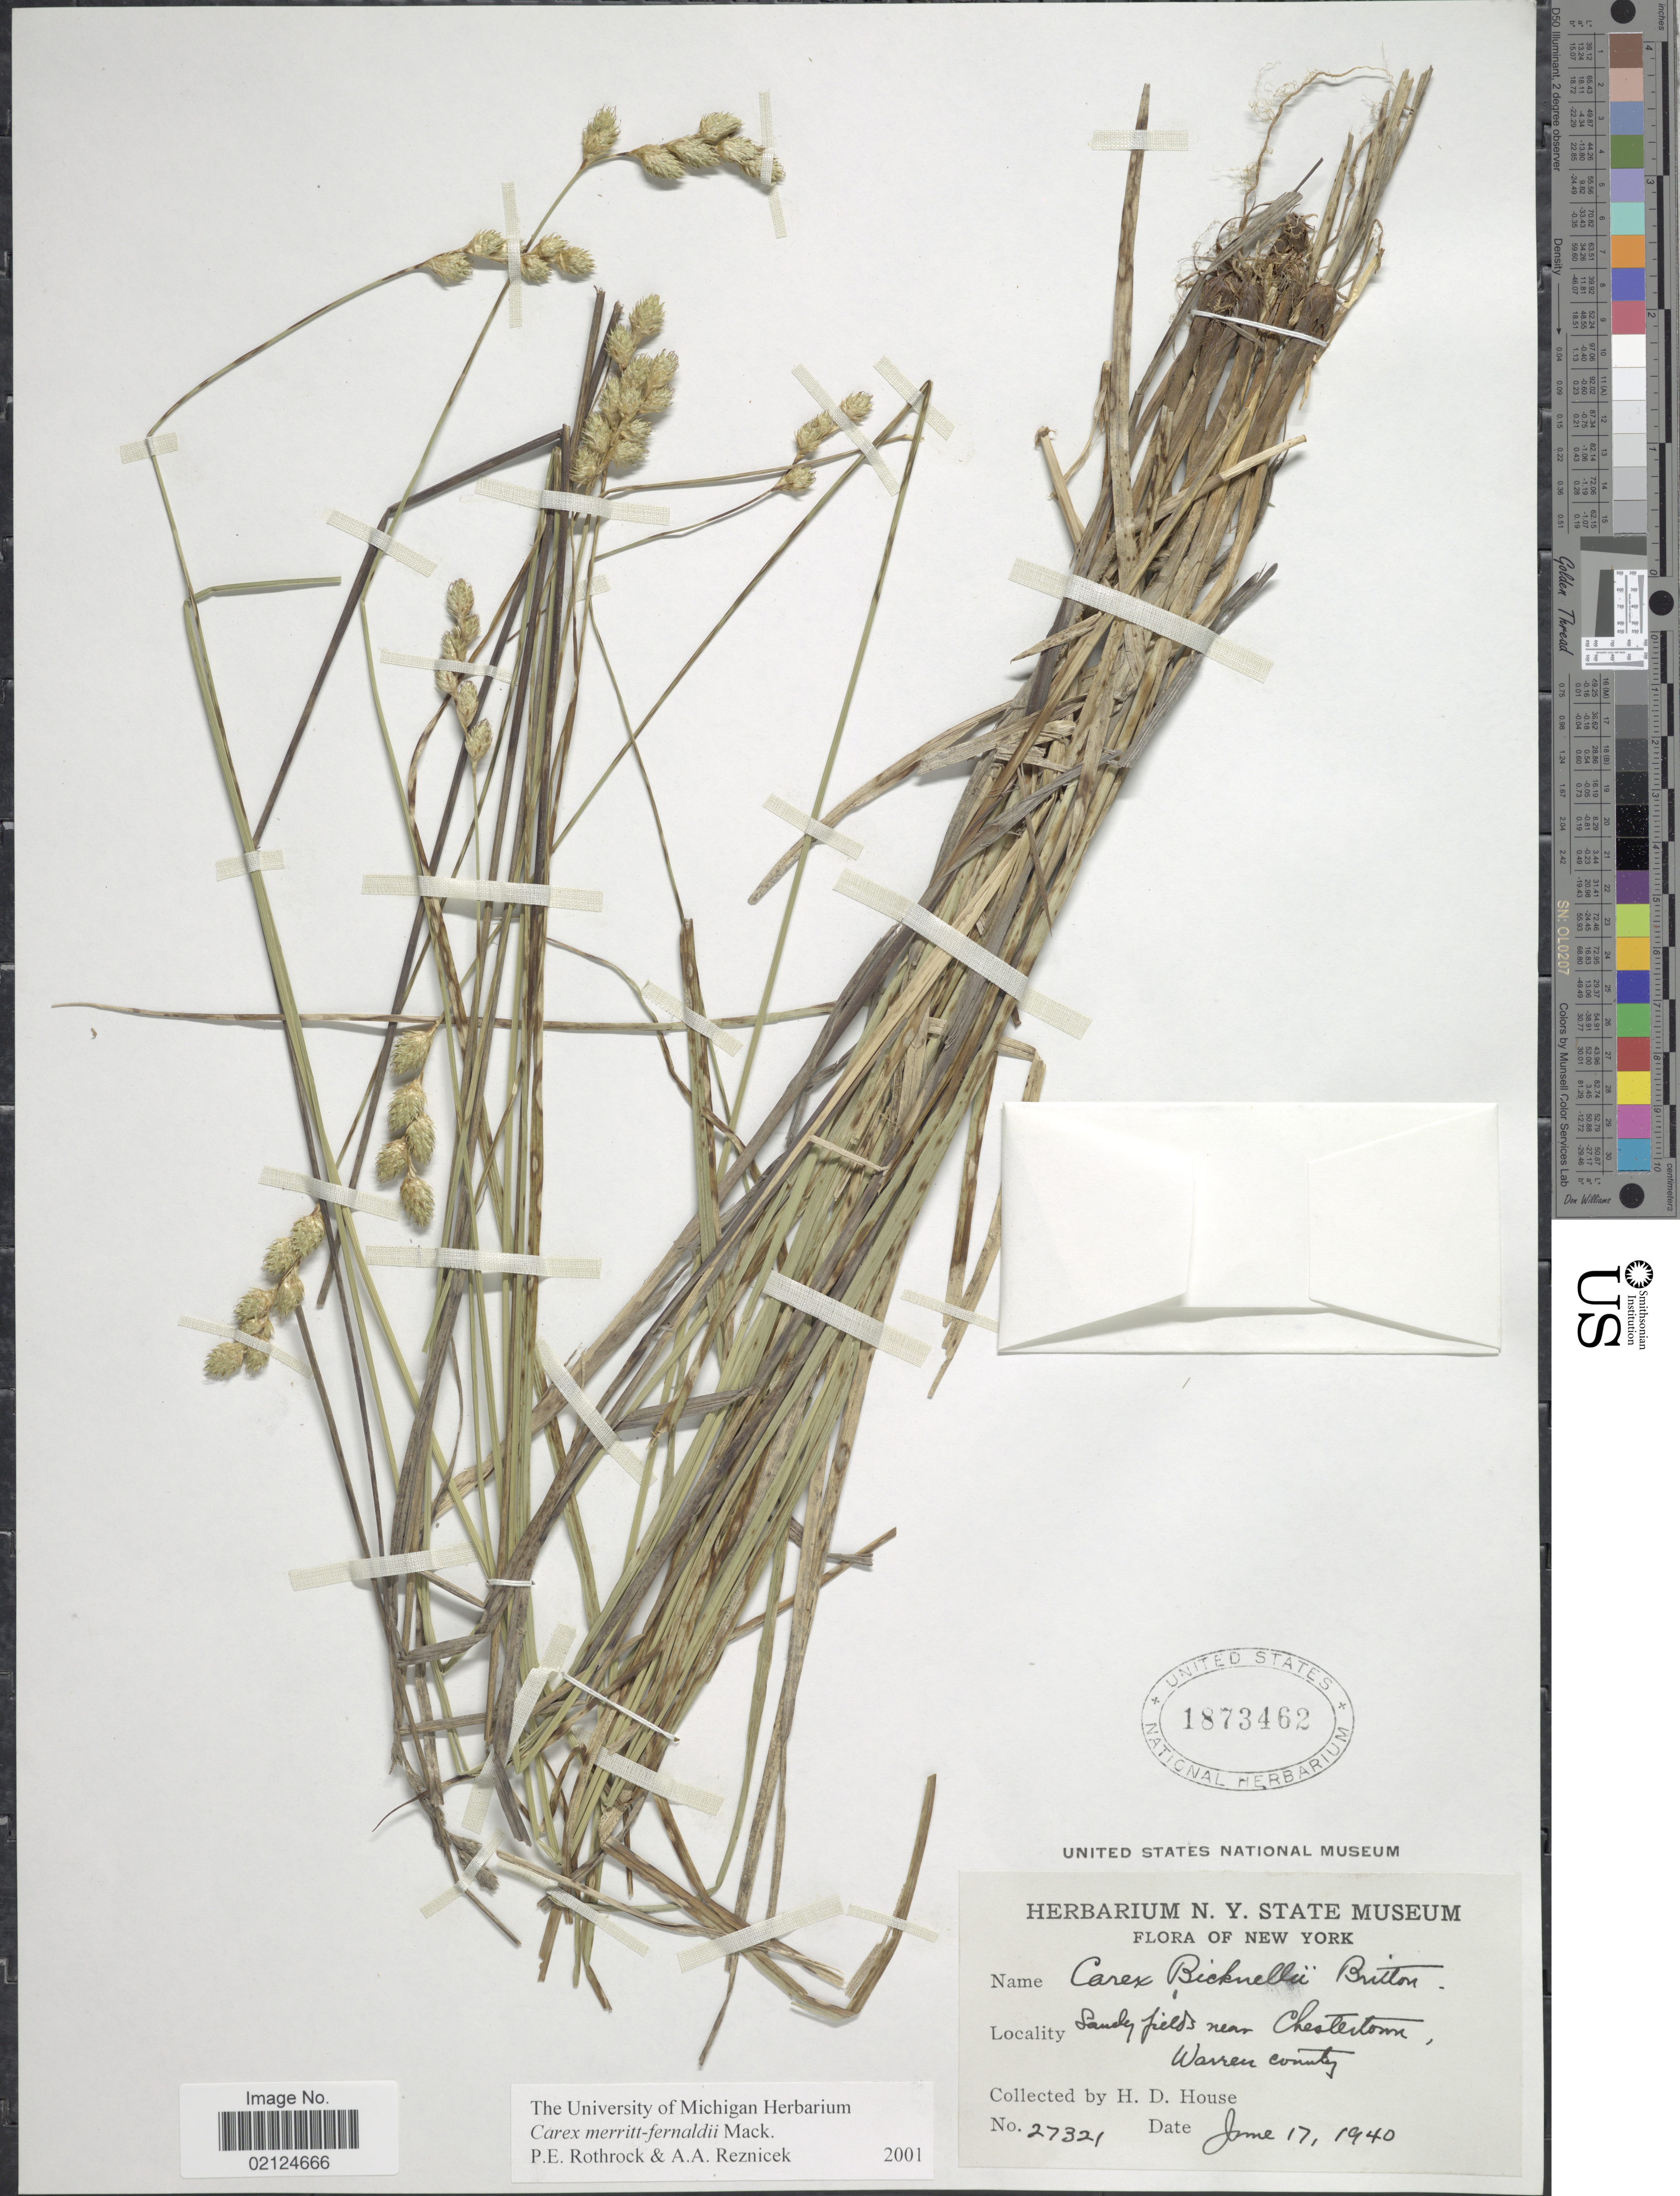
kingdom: Plantae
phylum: Tracheophyta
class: Liliopsida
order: Poales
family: Cyperaceae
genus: Carex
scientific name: Carex merritt-fernaldii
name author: Mack.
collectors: H. D. House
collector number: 27321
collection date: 1940-06-17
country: United States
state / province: New York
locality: Near Chestertown, Warren County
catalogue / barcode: US 1873462